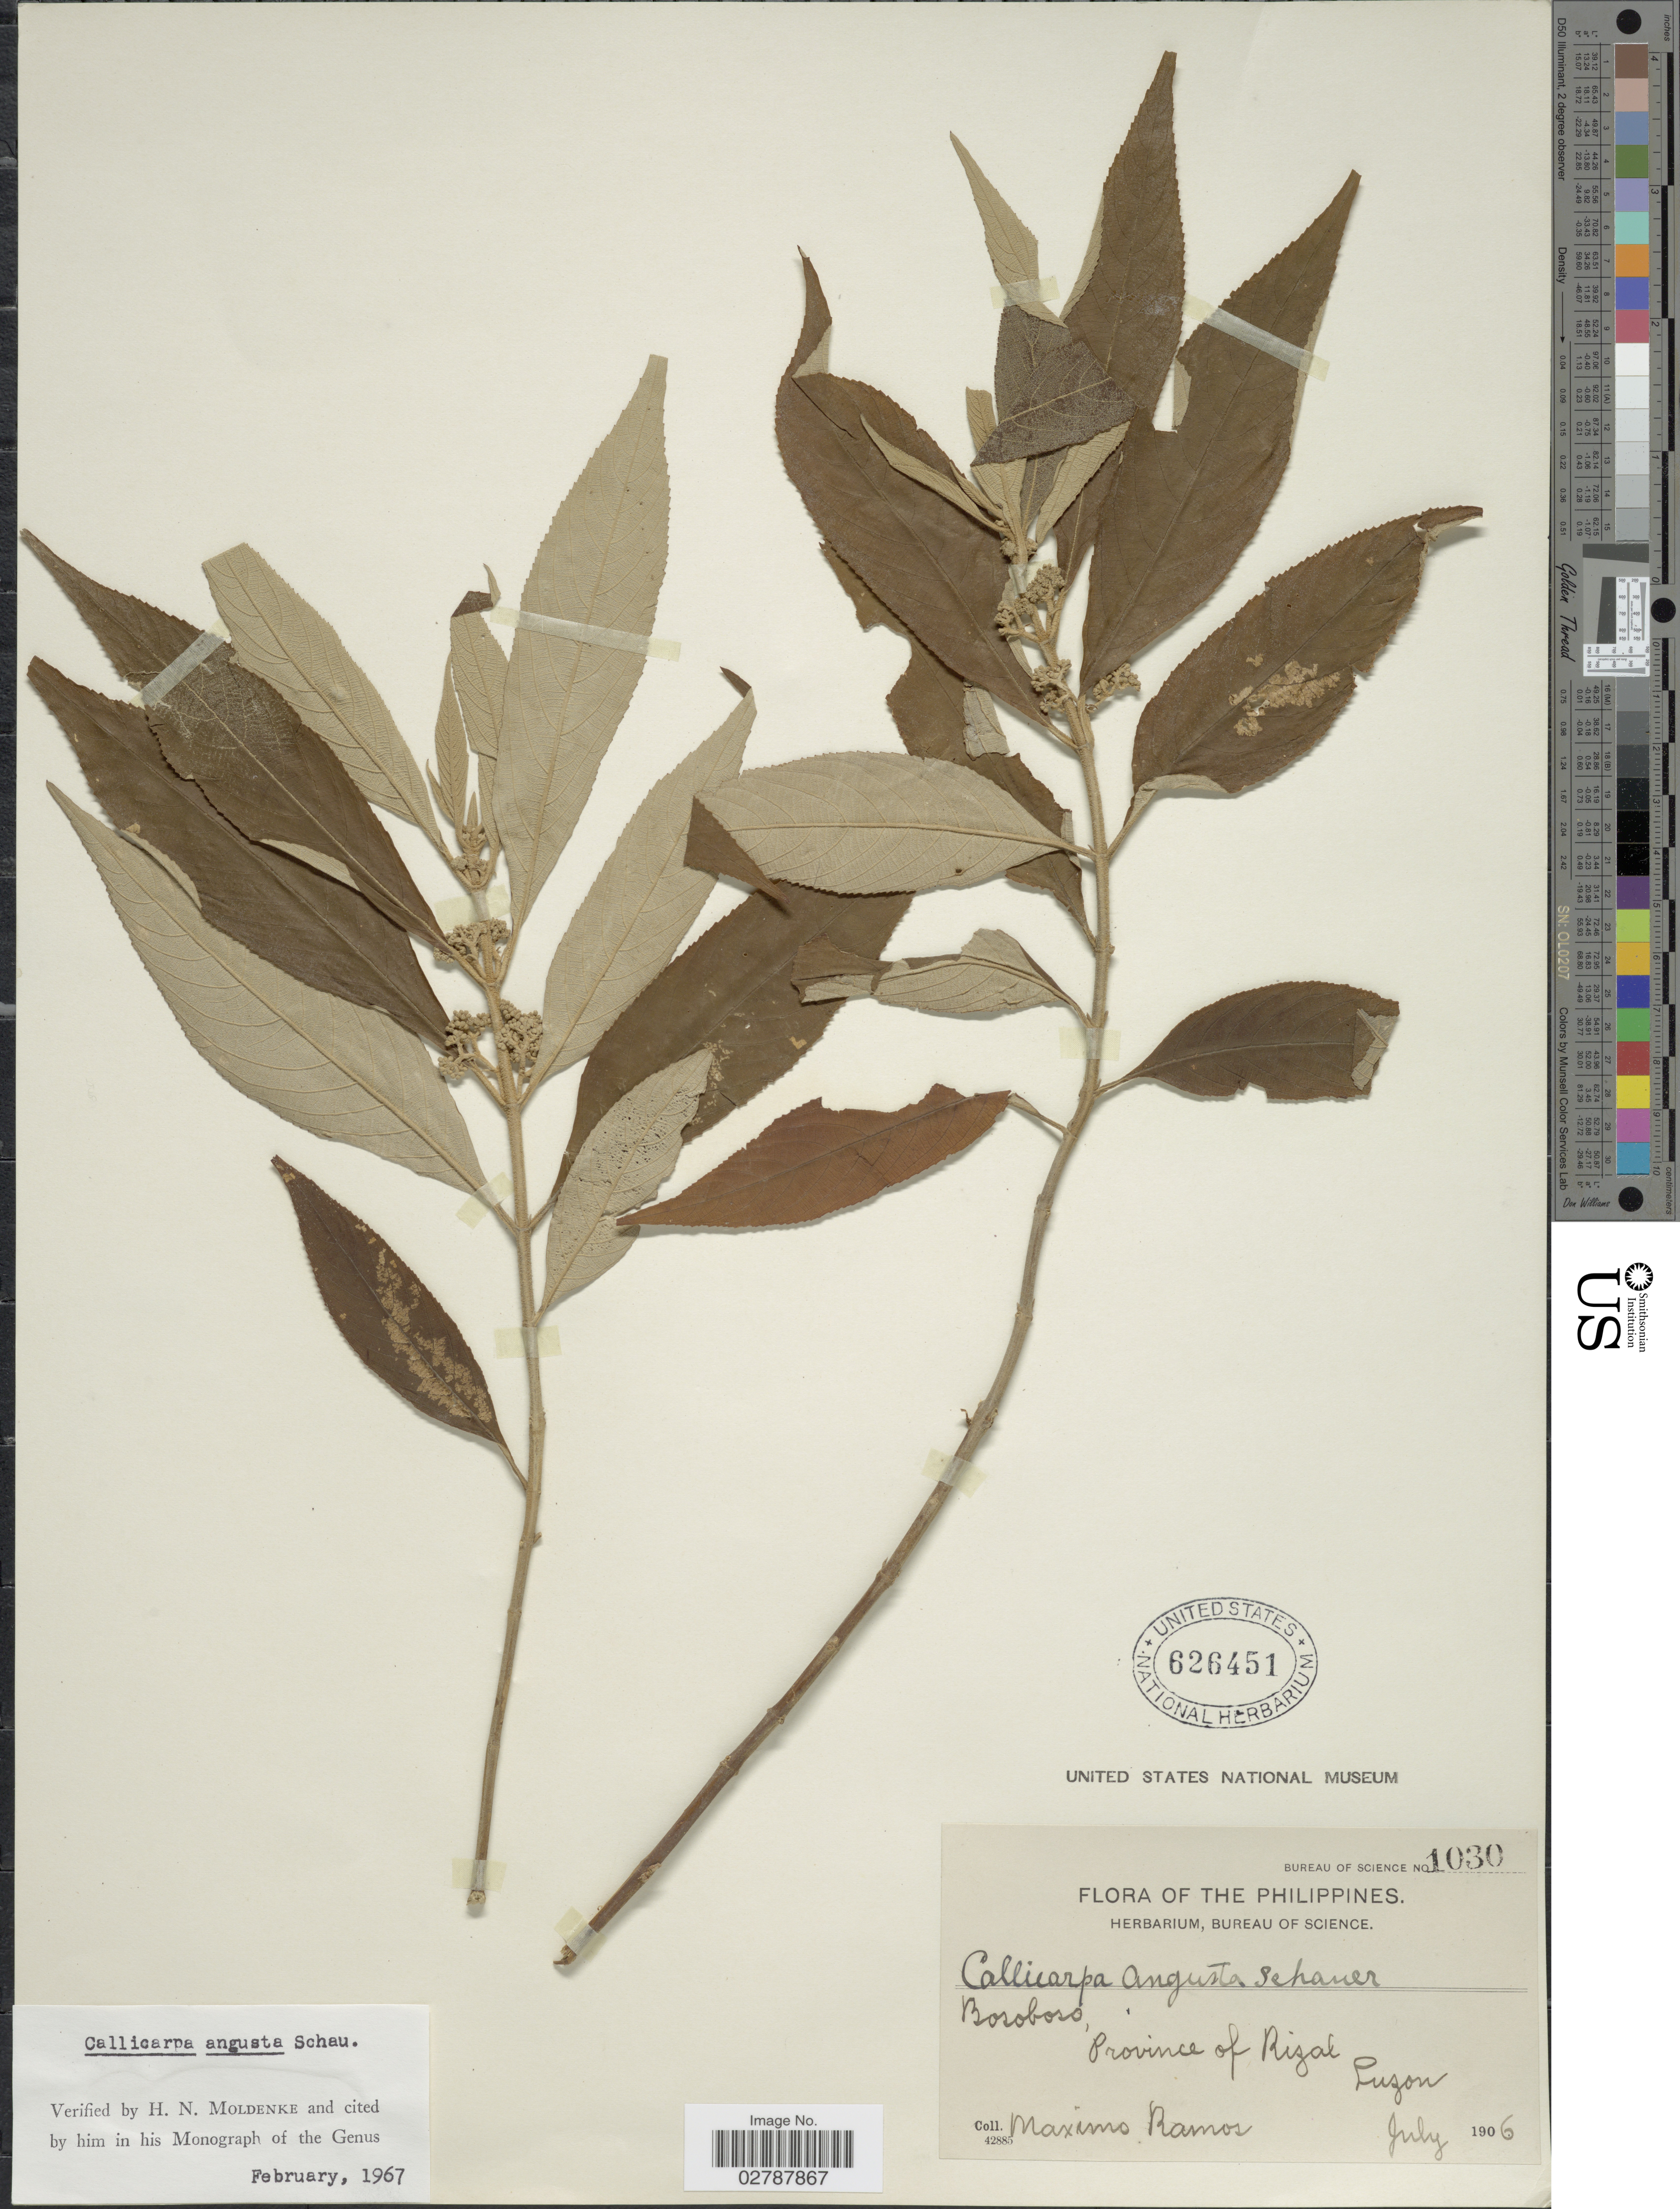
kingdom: Plantae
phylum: Tracheophyta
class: Magnoliopsida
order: Lamiales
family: Lamiaceae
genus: Callicarpa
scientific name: Callicarpa angusta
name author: Schauer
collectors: M. Ramos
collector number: Bureau of Science1030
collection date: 1906-07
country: Philippines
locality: Bosoboso, Province of Rizal. Luzon.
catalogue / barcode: US 626451